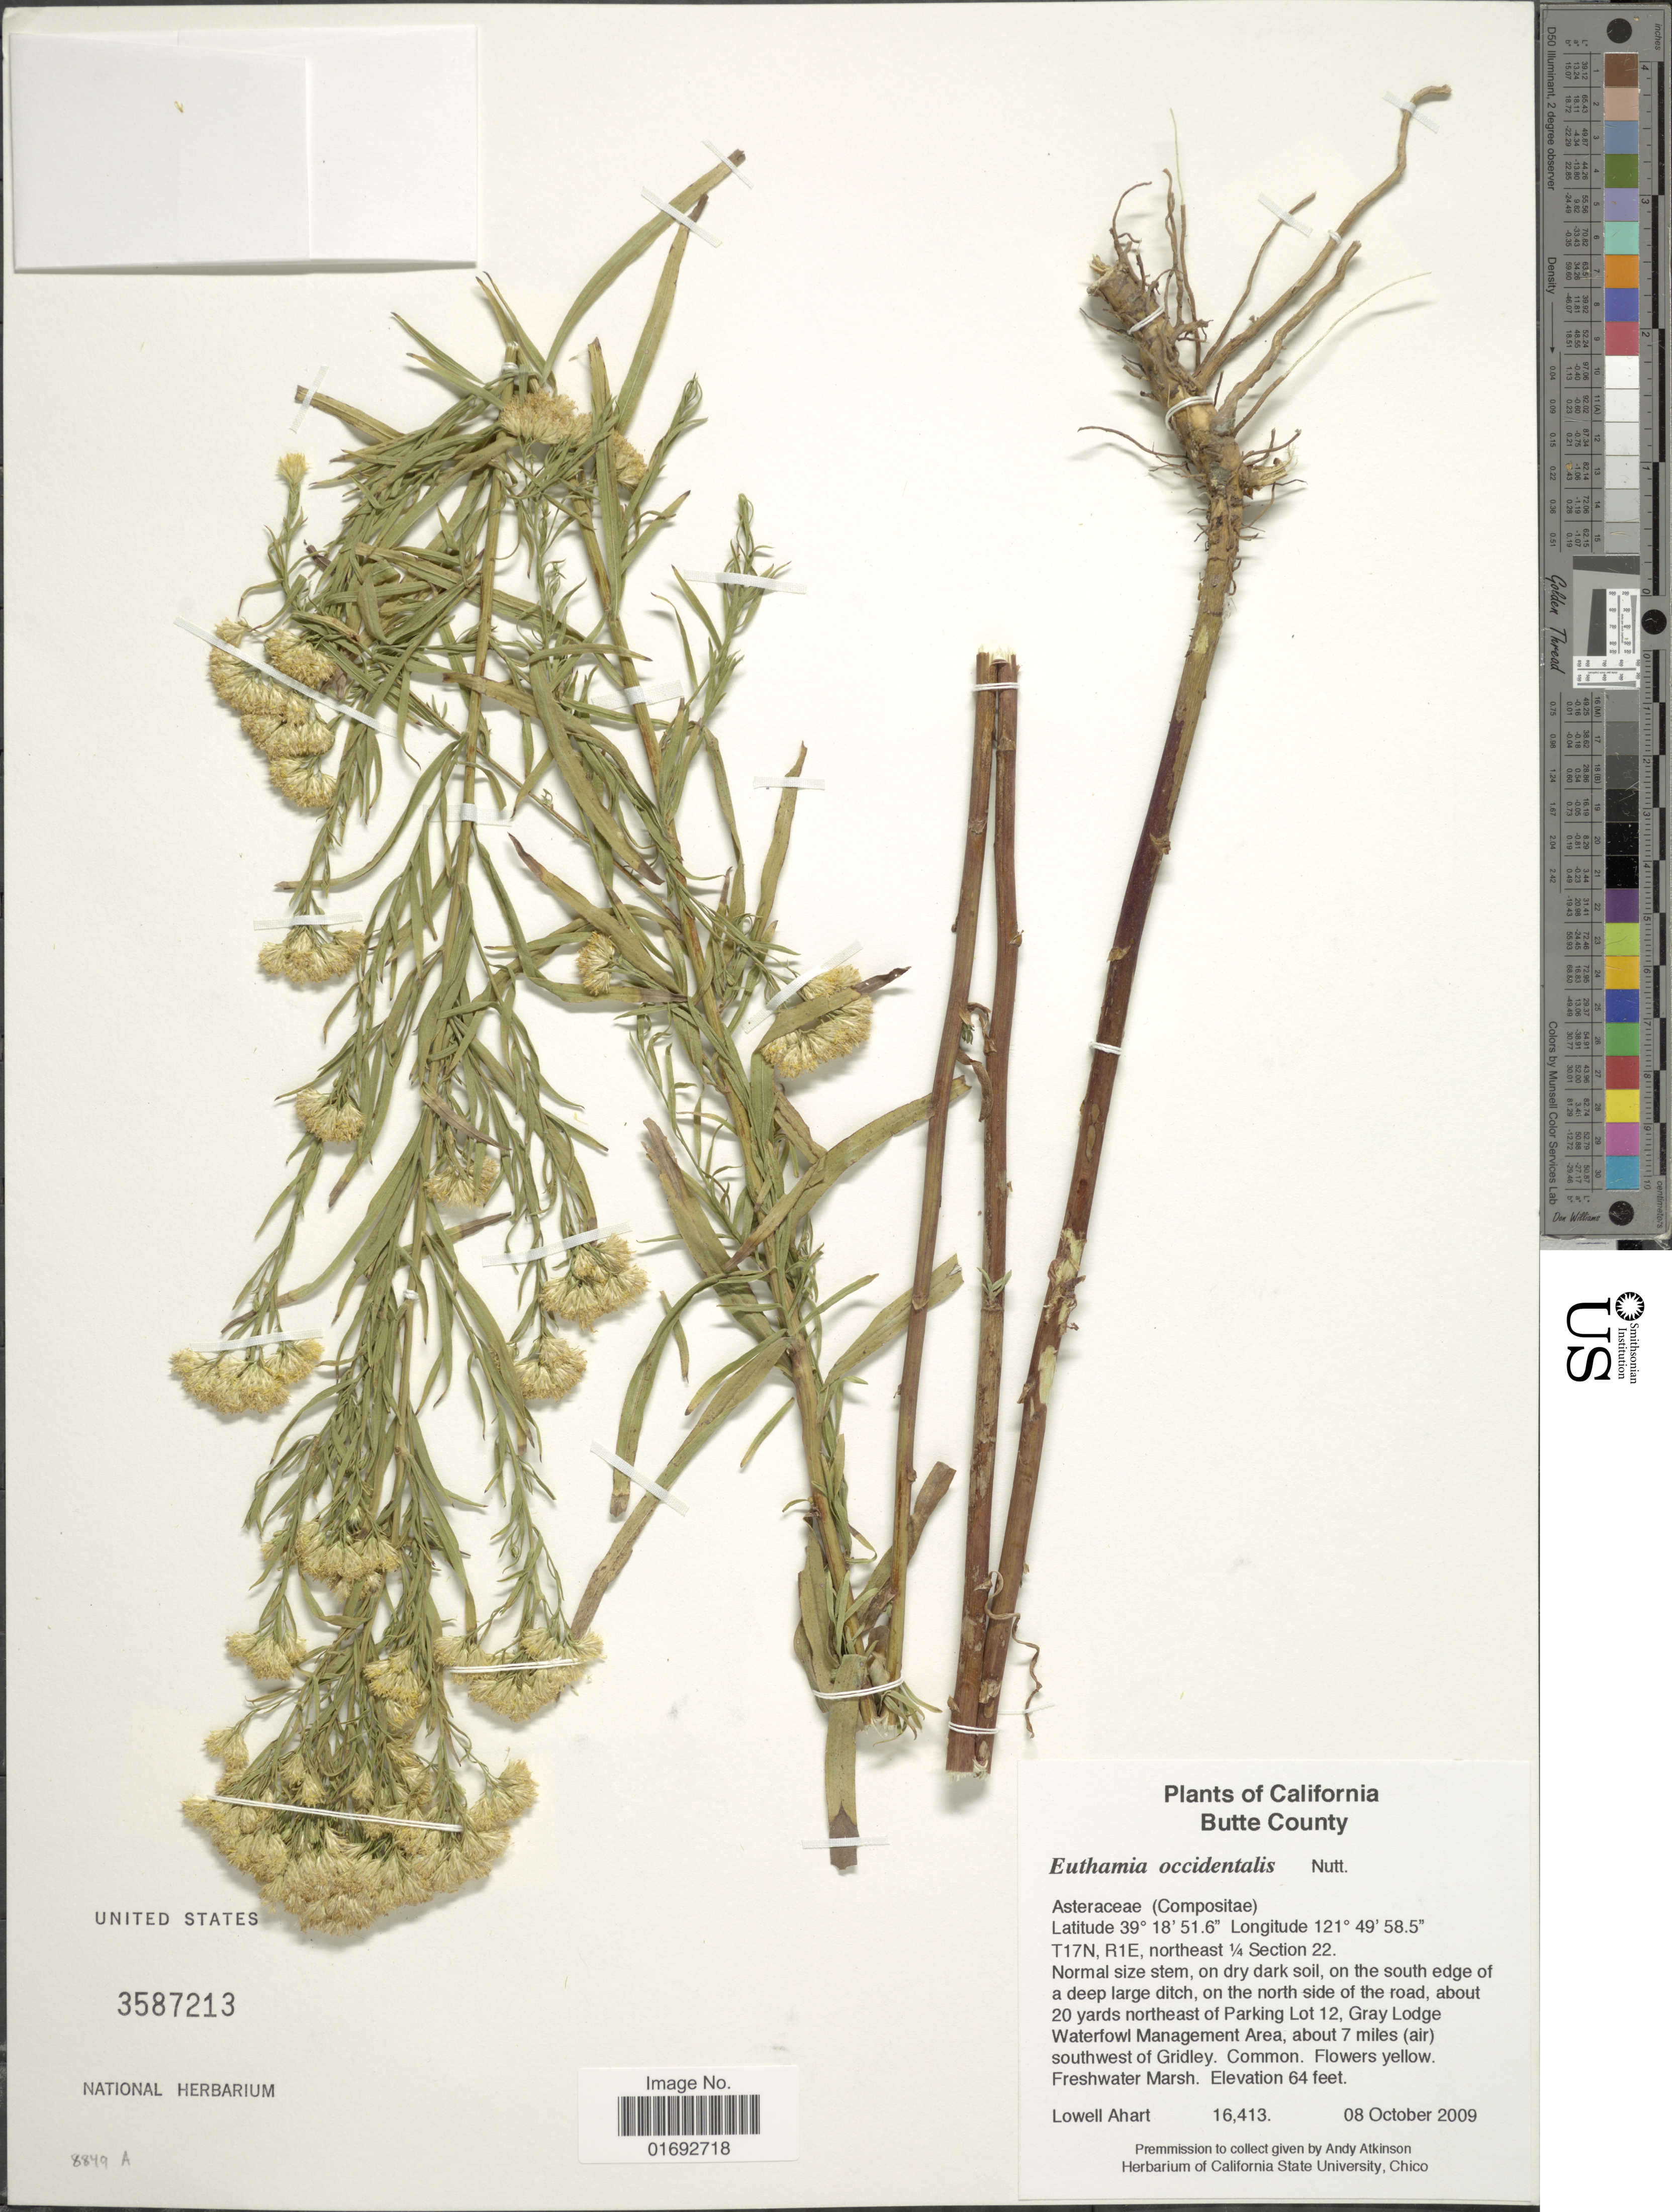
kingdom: Plantae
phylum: Tracheophyta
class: Magnoliopsida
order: Asterales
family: Asteraceae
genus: Euthamia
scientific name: Euthamia occidentalis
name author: Nutt.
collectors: L. Ahart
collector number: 16413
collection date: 2009-10-08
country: United States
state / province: California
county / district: Butte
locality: Butte County, T17N, R1E, northeast 1/4 Section 22, about 20 yards northeast of Parking Lot 12, Gray Lodge Waterfowl Management Area, about 7 miles (air) southwest of Gridley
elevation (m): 20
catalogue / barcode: US 3587213